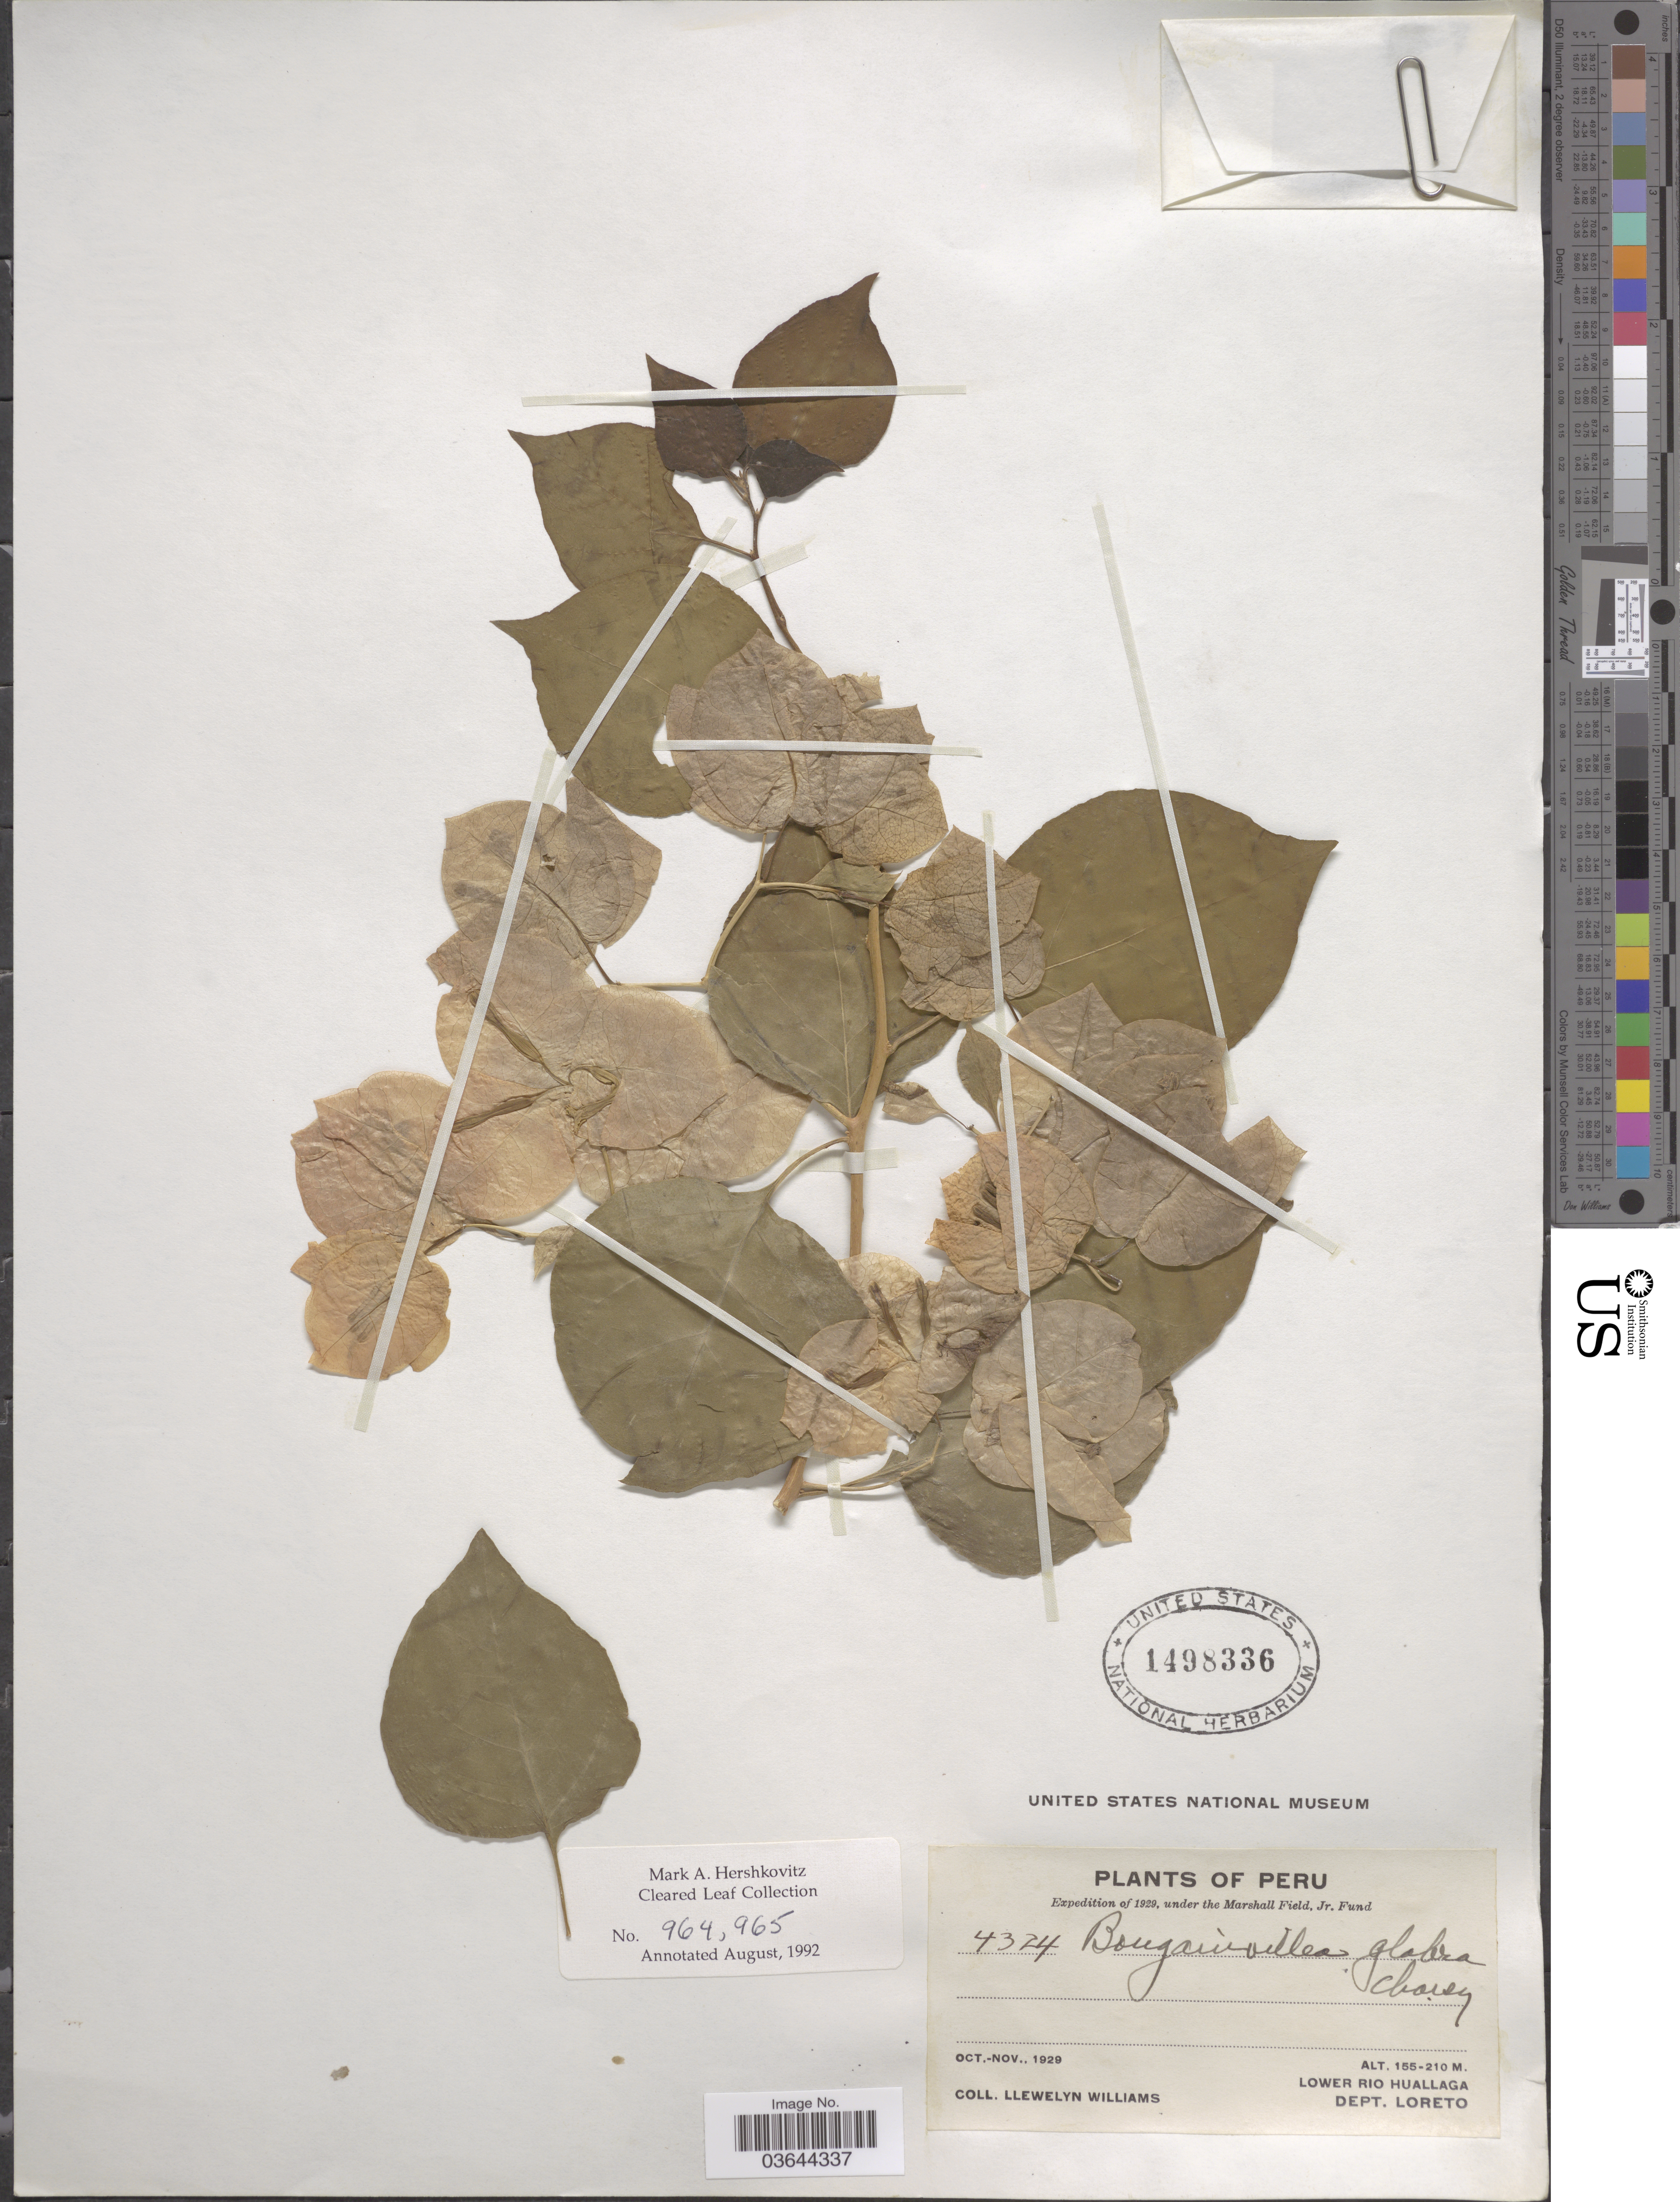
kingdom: Plantae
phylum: Tracheophyta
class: Magnoliopsida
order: Caryophyllales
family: Nyctaginaceae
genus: Bougainvillea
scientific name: Bougainvillea glabra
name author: Choisy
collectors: Ll. Williams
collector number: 4324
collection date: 1929-10/1929-11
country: Peru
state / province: Loreto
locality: Lower Rio Huallaga. Dept. Loreto.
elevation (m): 155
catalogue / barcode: US 1498336